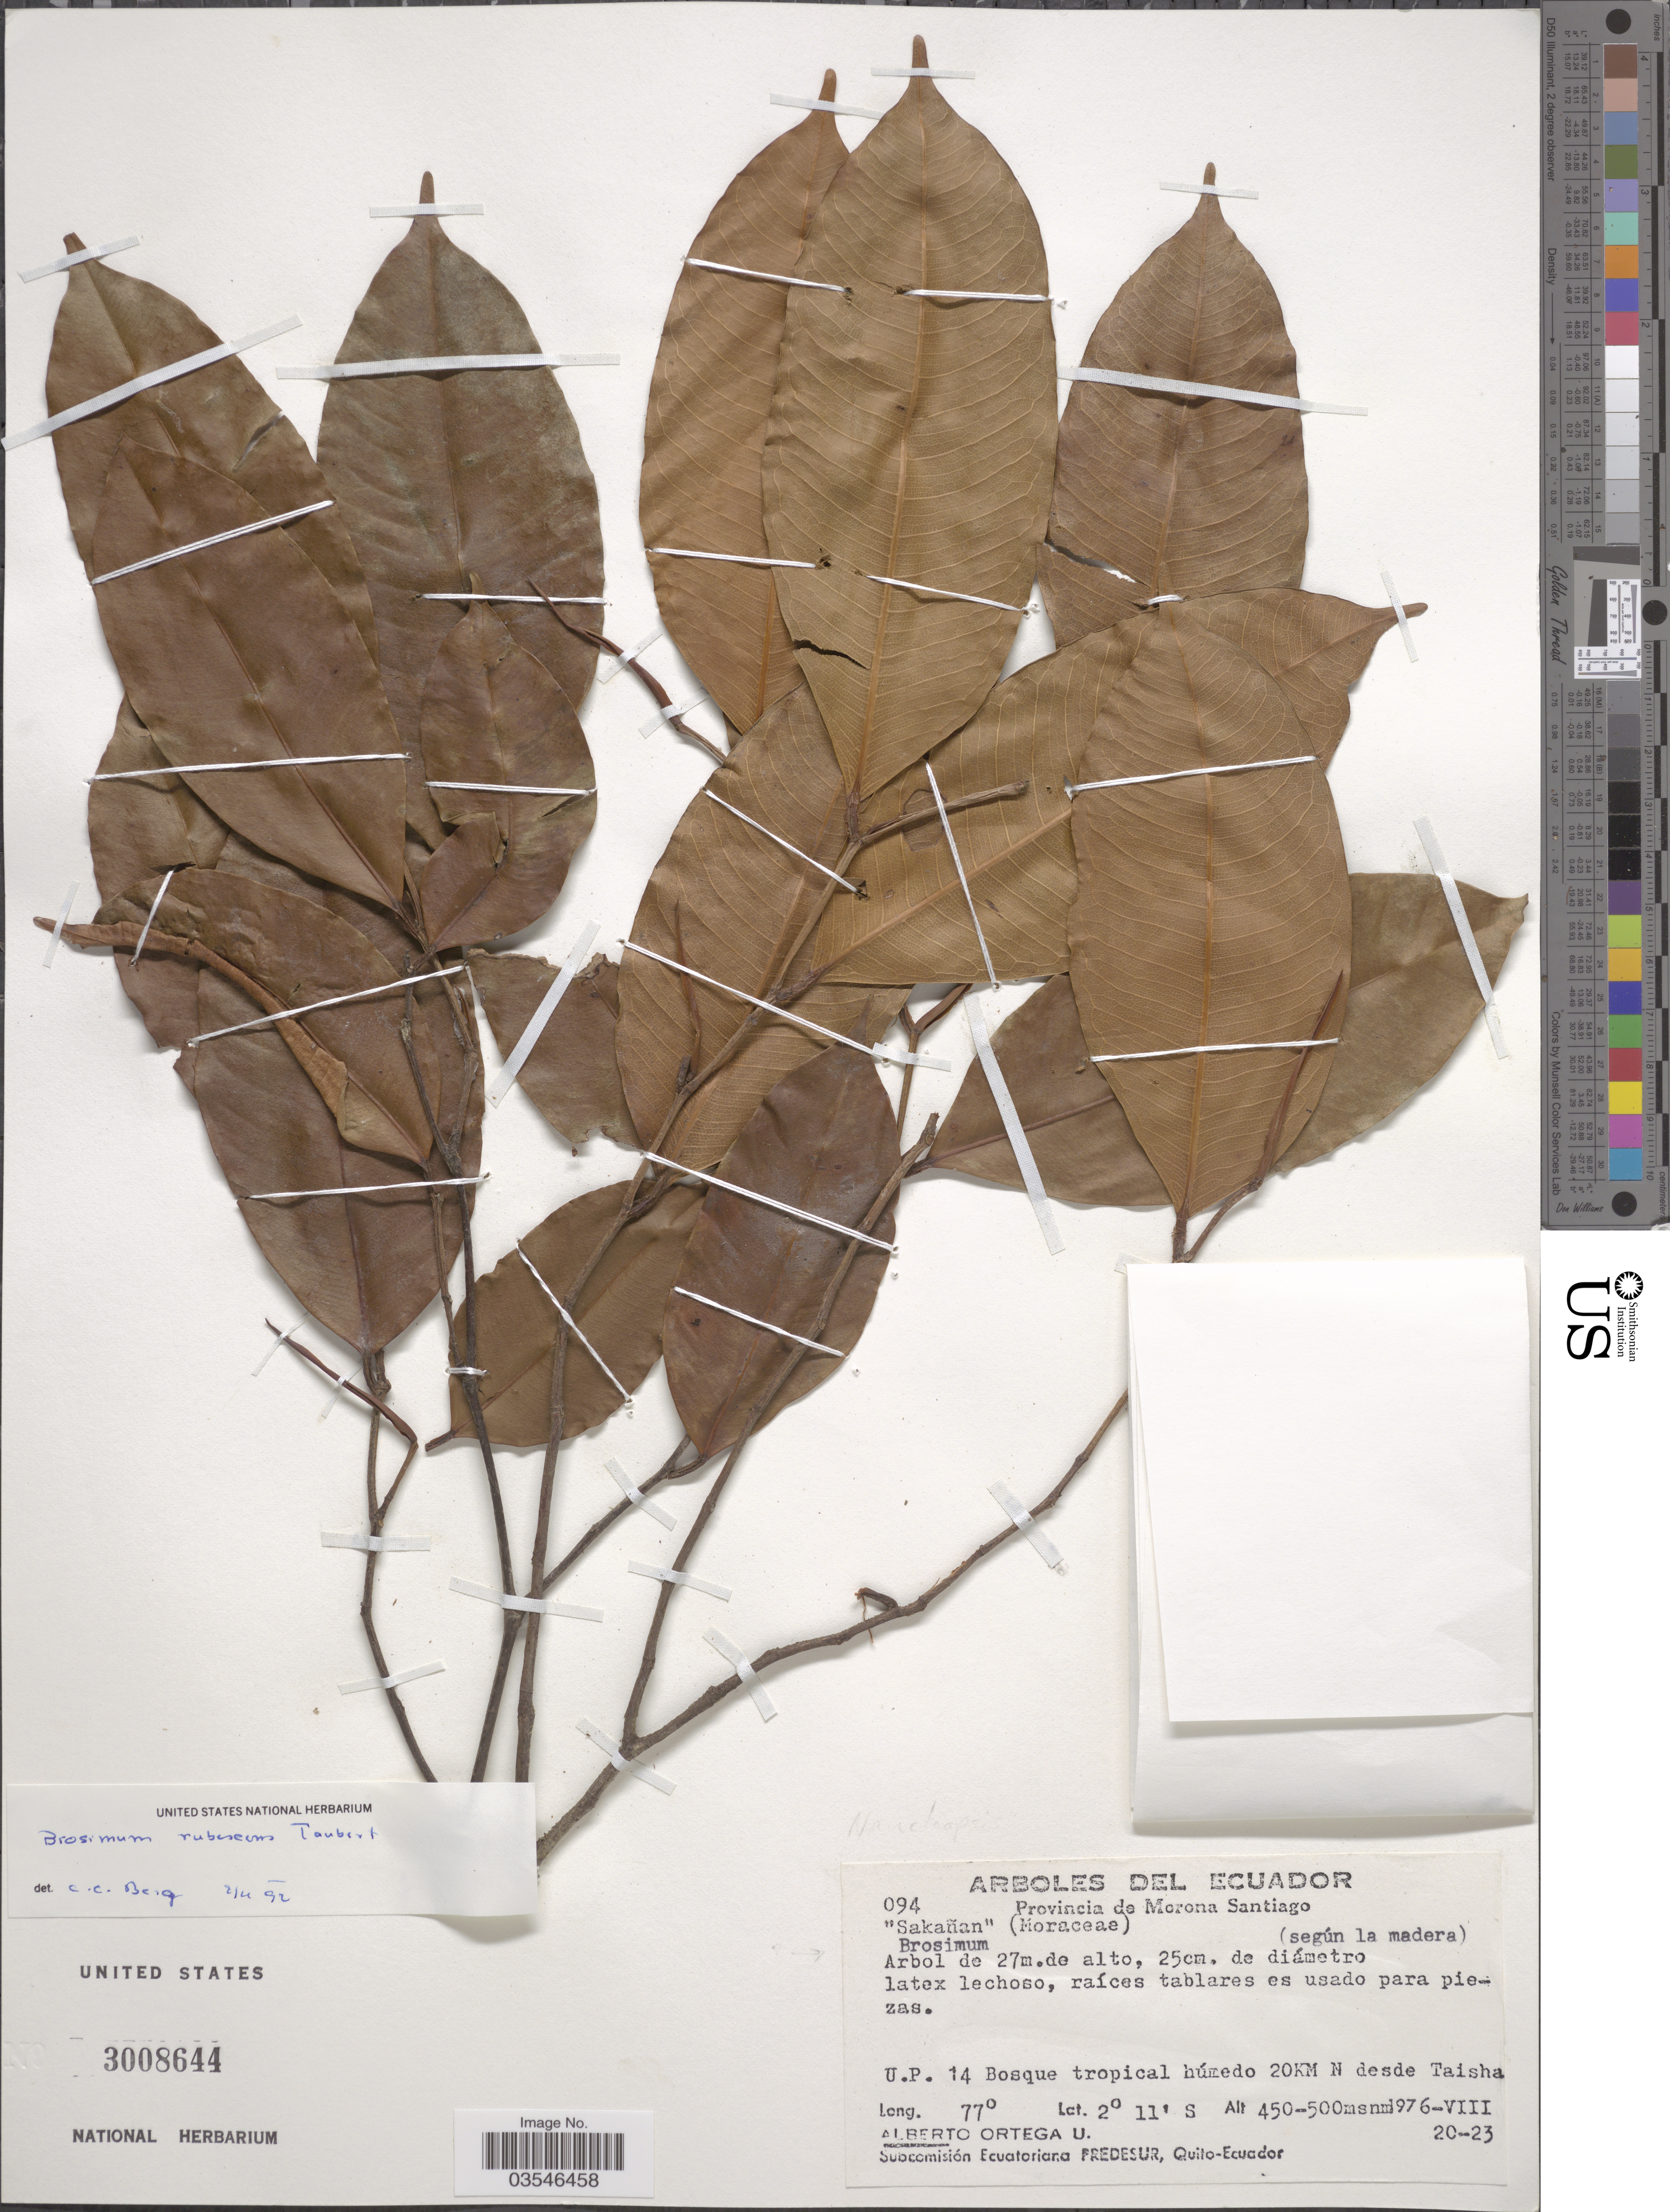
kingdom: Plantae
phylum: Tracheophyta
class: Magnoliopsida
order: Rosales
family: Moraceae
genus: Brosimum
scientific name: Brosimum rubescens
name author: Taub.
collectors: A. T. Ortega U.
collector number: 094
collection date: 1976-08-20/1976-08-23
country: Ecuador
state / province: Morona-Santiago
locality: U.P. 14 Bosque tropical húmedo 20KM N desde Taisha.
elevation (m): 450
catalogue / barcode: US 3008644